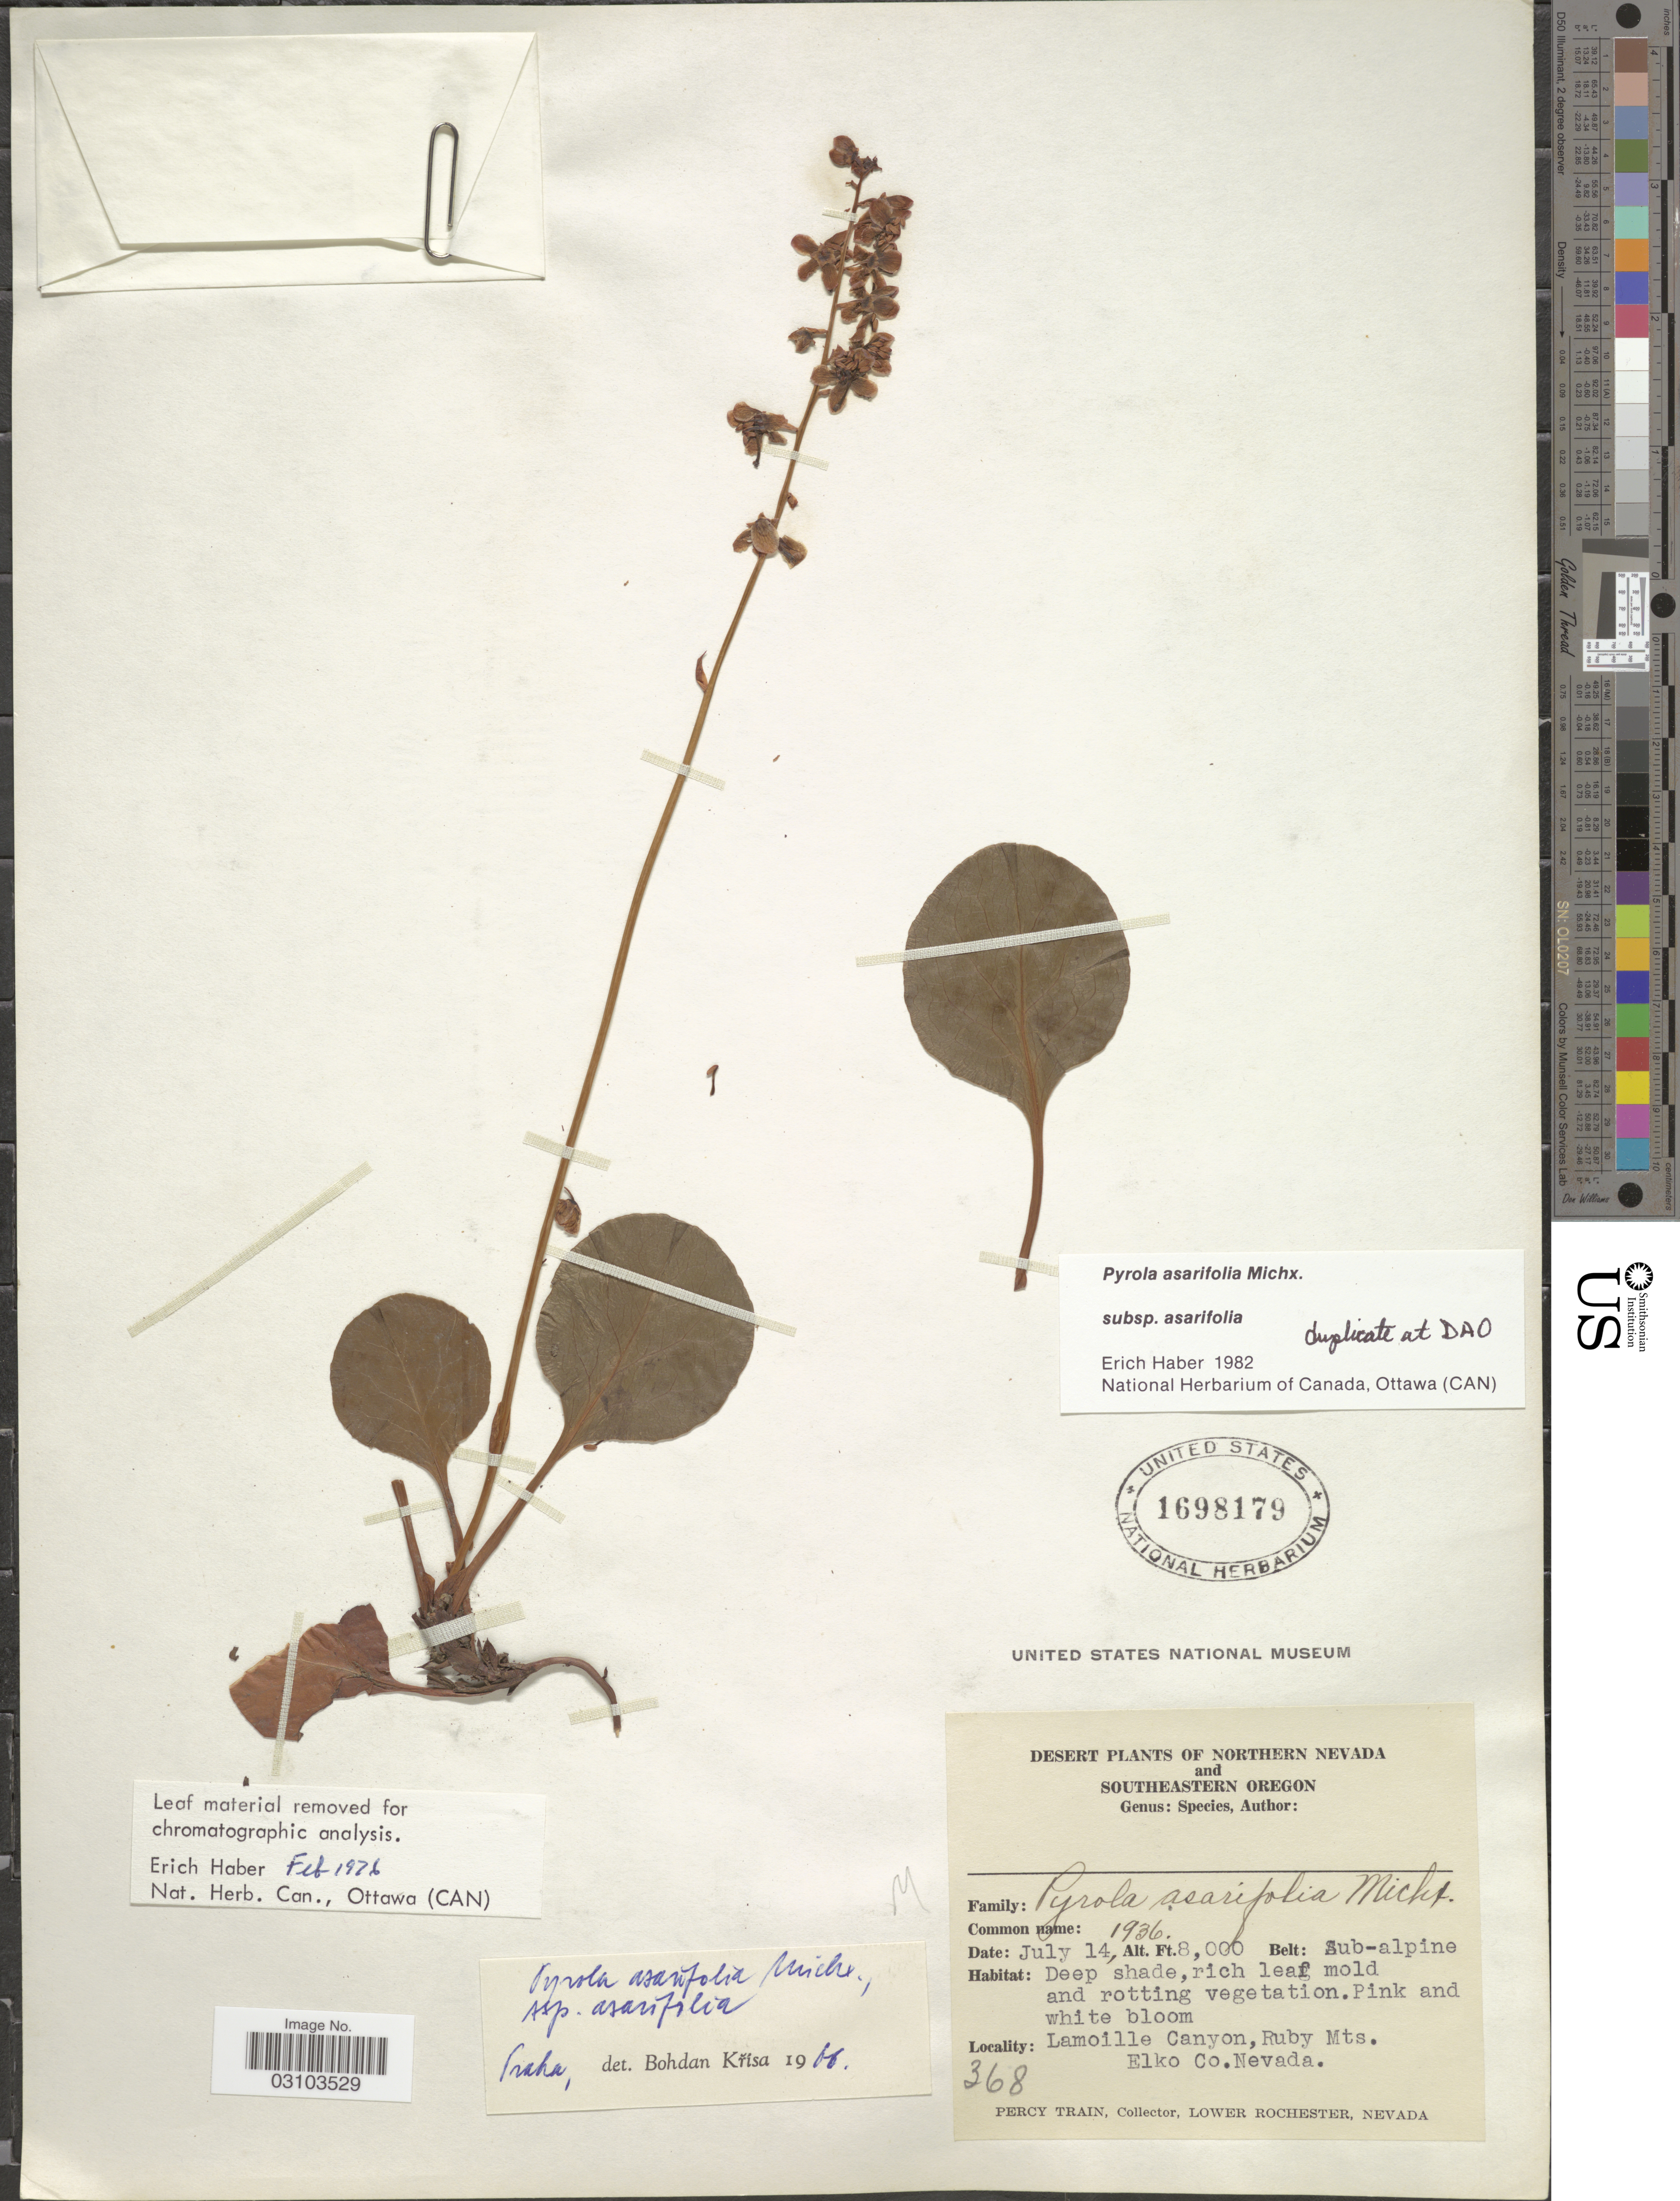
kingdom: Plantae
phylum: Tracheophyta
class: Magnoliopsida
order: Ericales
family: Ericaceae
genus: Pyrola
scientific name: Pyrola asarifolia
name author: Michx.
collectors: P. Train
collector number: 368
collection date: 1936-07-14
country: United States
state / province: Nevada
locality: Northern Nevada, Lamoille Canyon, Ruby Mts., Elko Co.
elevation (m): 2438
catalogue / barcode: US 1698179